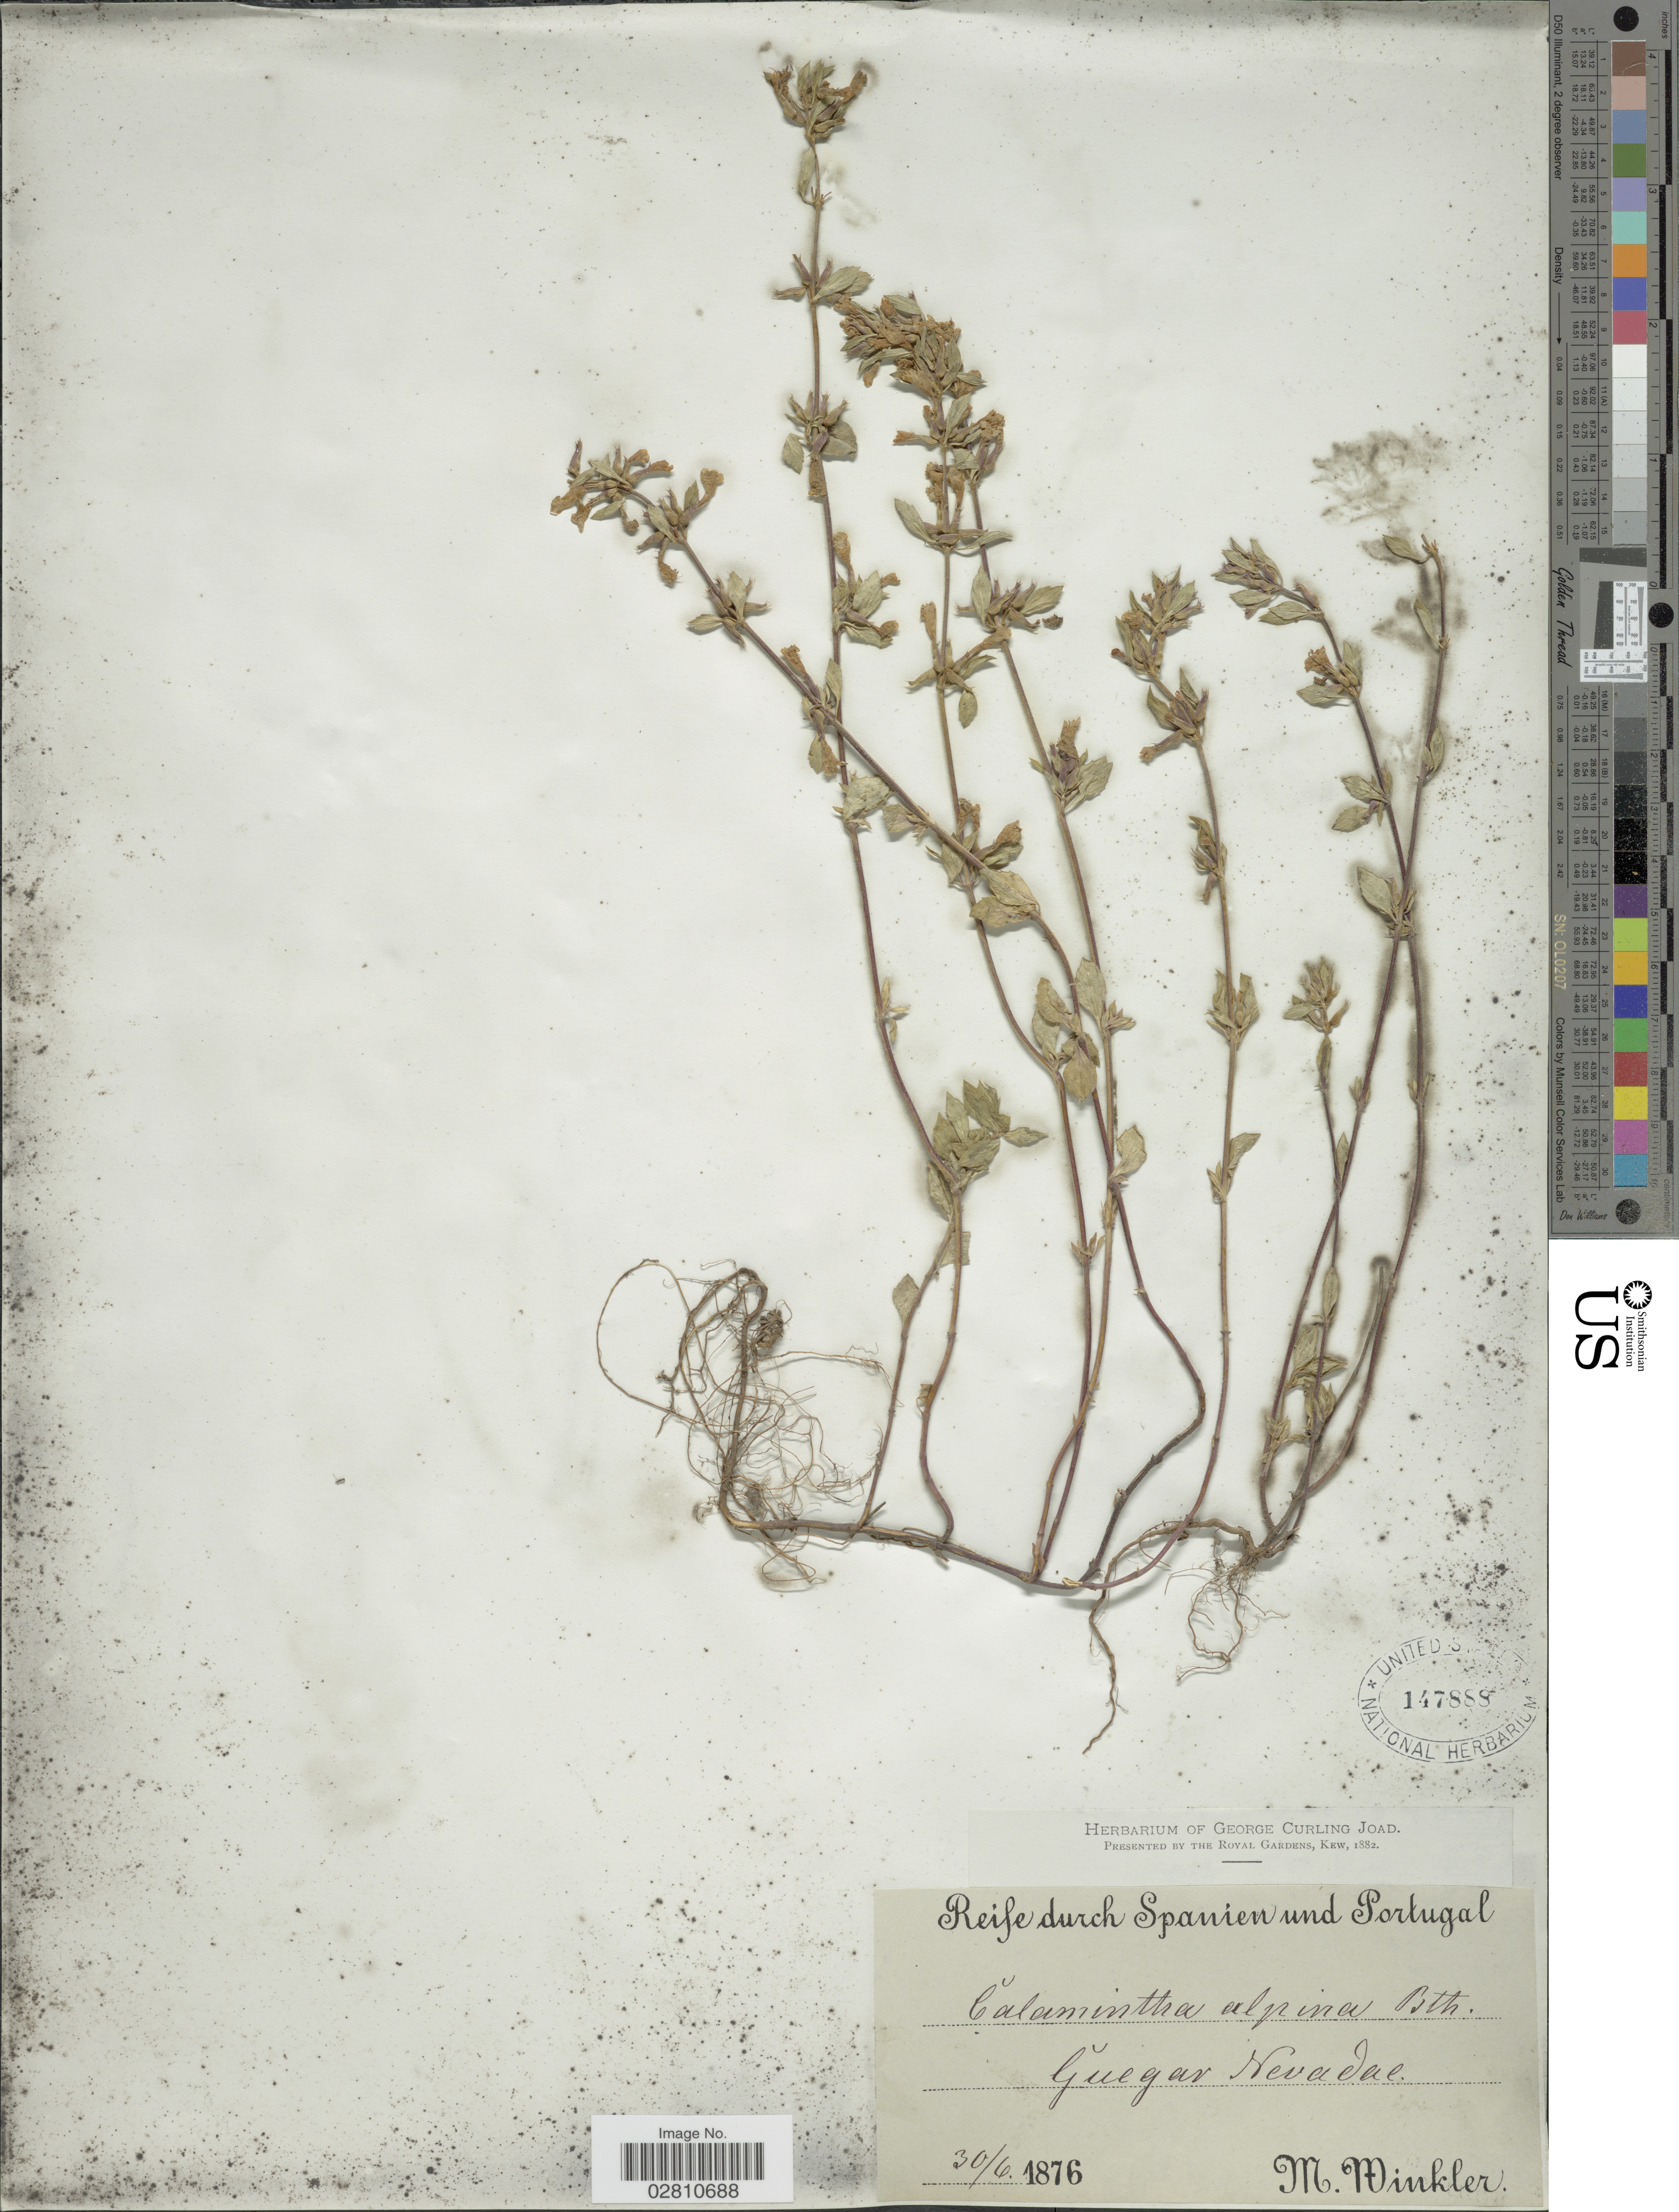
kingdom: Plantae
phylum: Tracheophyta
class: Magnoliopsida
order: Lamiales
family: Lamiaceae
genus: Clinopodium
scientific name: Clinopodium alpinum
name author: (L.) Kuntze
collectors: M. Winkler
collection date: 1876-06-30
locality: Spanien und Portugal, Guegar Nevadae.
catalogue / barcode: US 147888